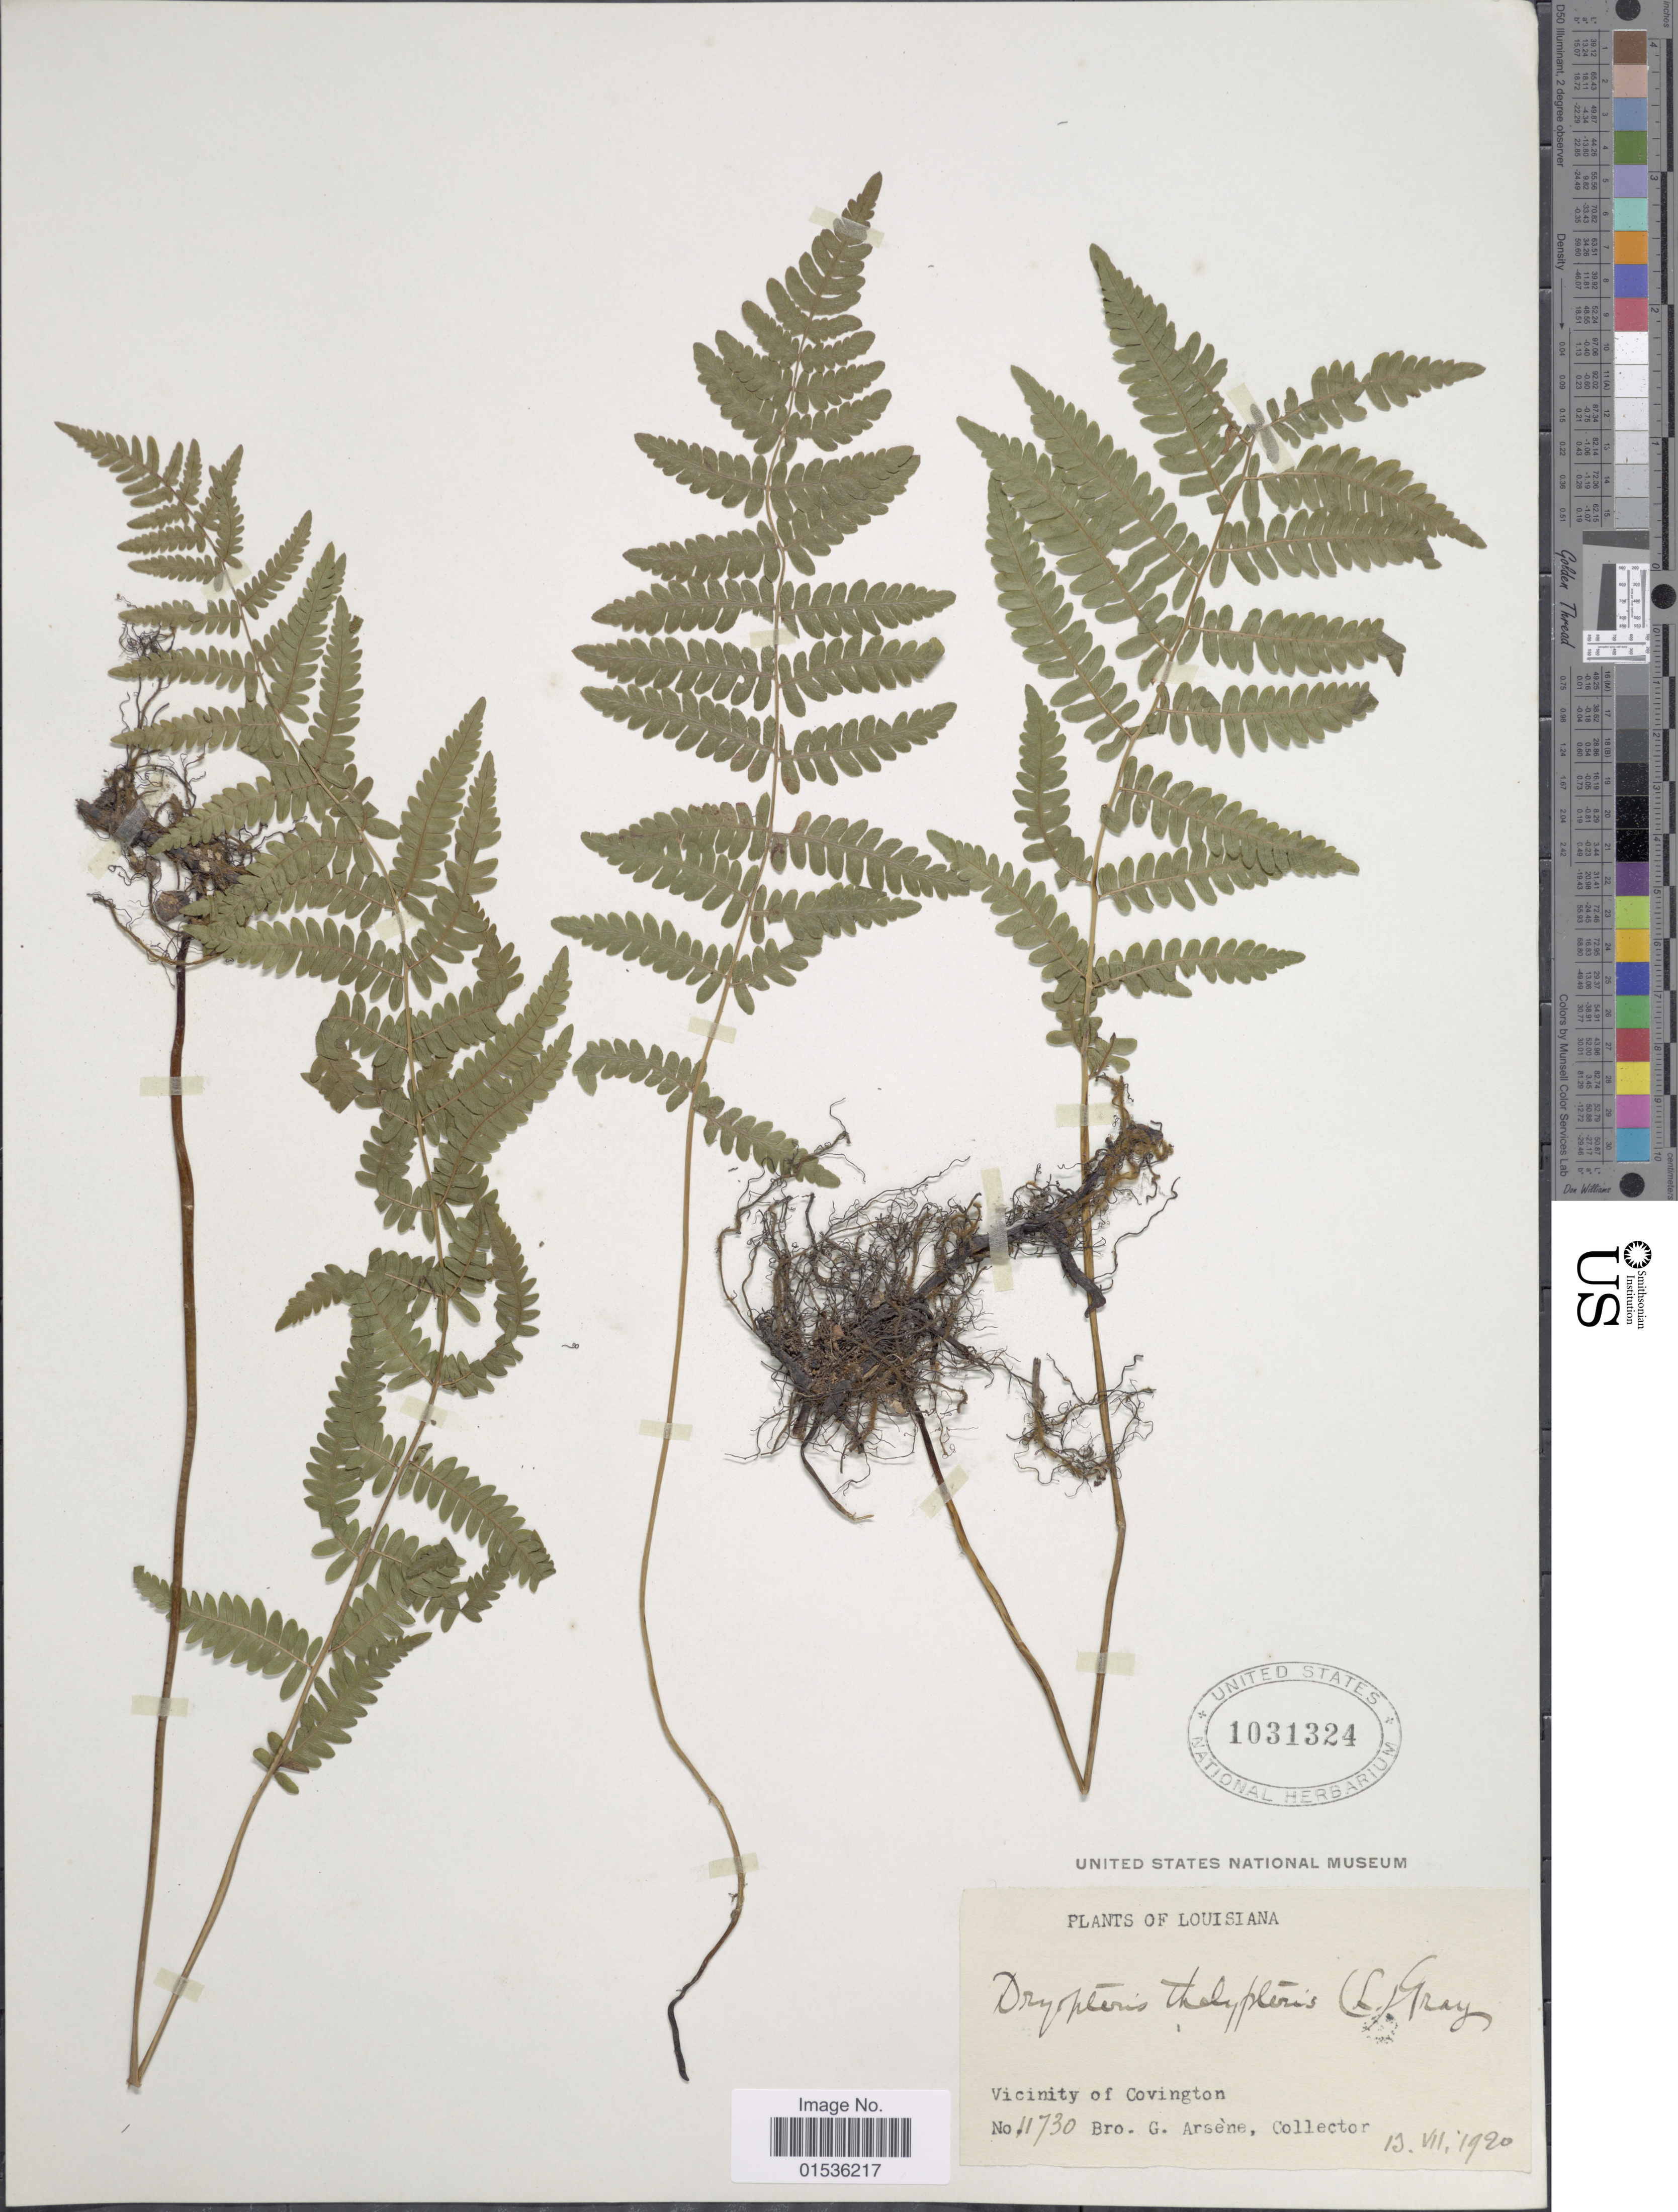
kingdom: Plantae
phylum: Tracheophyta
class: Polypodiopsida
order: Polypodiales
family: Thelypteridaceae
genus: Phegopteris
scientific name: Phegopteris connectilis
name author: (Michx.) Watt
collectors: Bro. G. Arsène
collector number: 11730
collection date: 1920-07-13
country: United States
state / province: Louisiana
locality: Louisiana, Vicinity of Covington.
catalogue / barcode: US 1031324